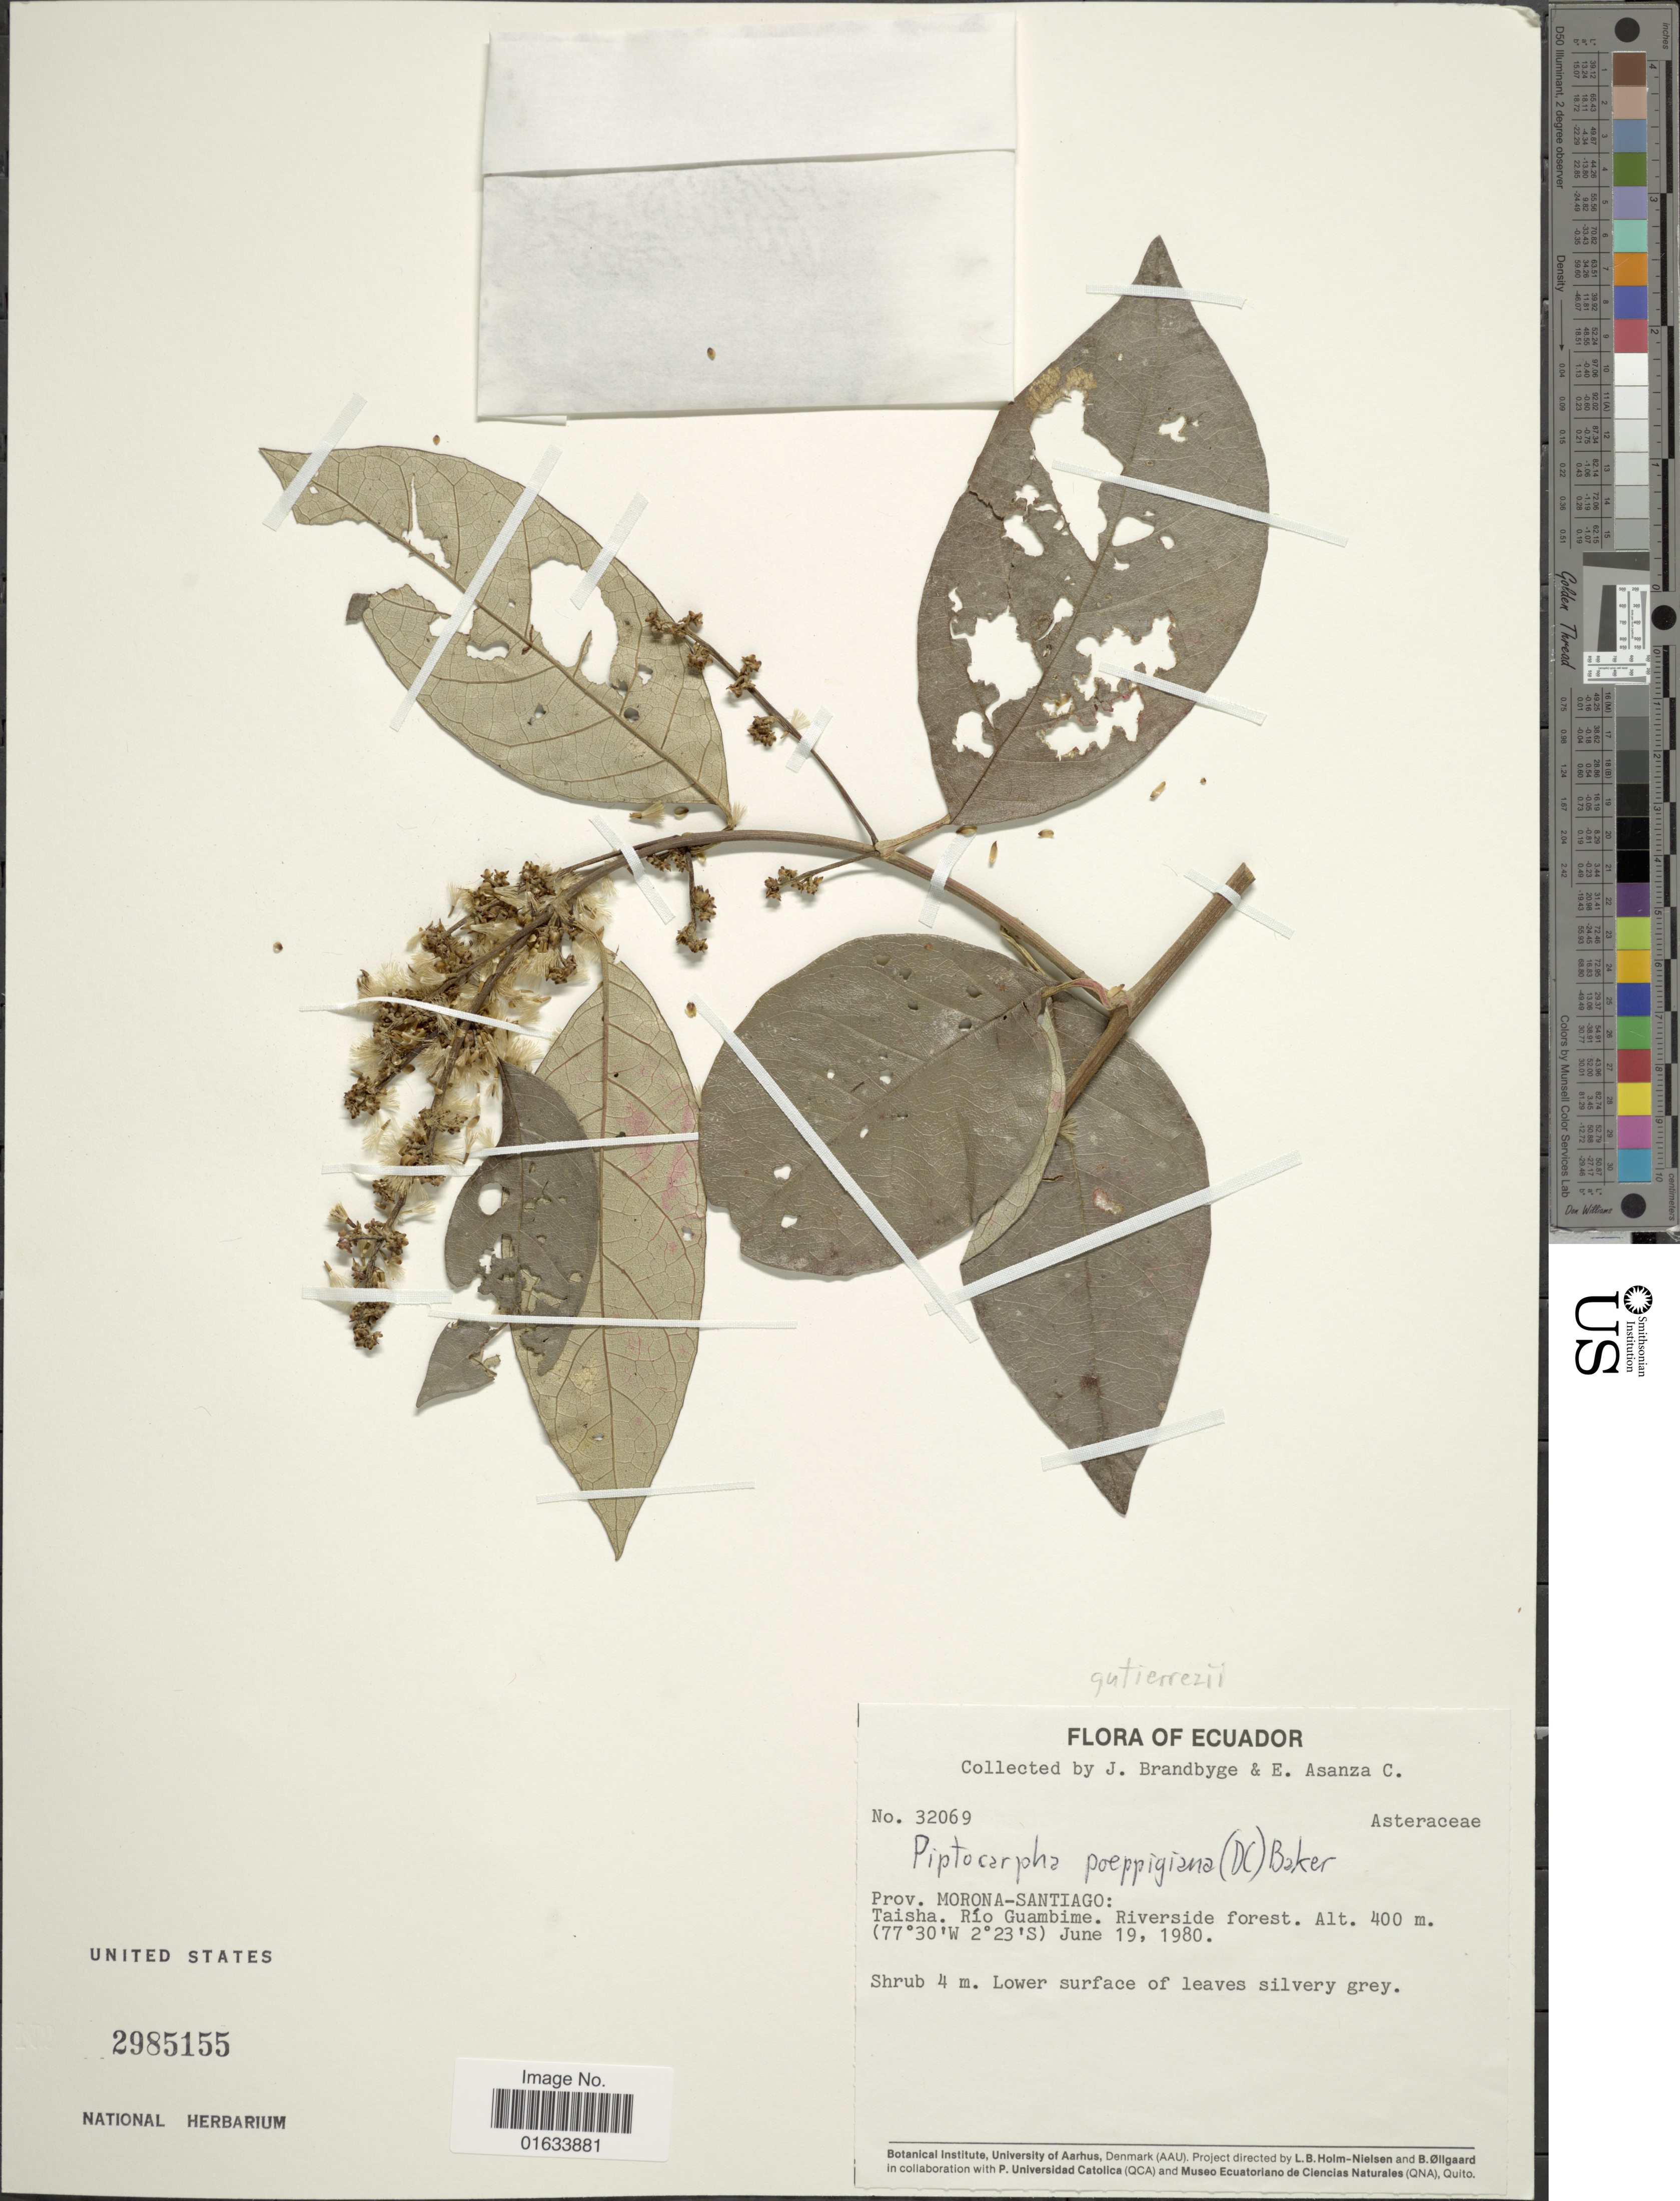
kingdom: Plantae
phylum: Tracheophyta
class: Magnoliopsida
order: Asterales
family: Asteraceae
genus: Piptocarpha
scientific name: Piptocarpha gutierrezii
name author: Cuatrec.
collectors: J. Brandbyge & E. Asanza C.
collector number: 32069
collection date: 1980-06-19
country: Ecuador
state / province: Morona-Santiago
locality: Prov. Morona-Santiago: Taisha. Río Guambime. Riverside forest.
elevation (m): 400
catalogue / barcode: US 2985155